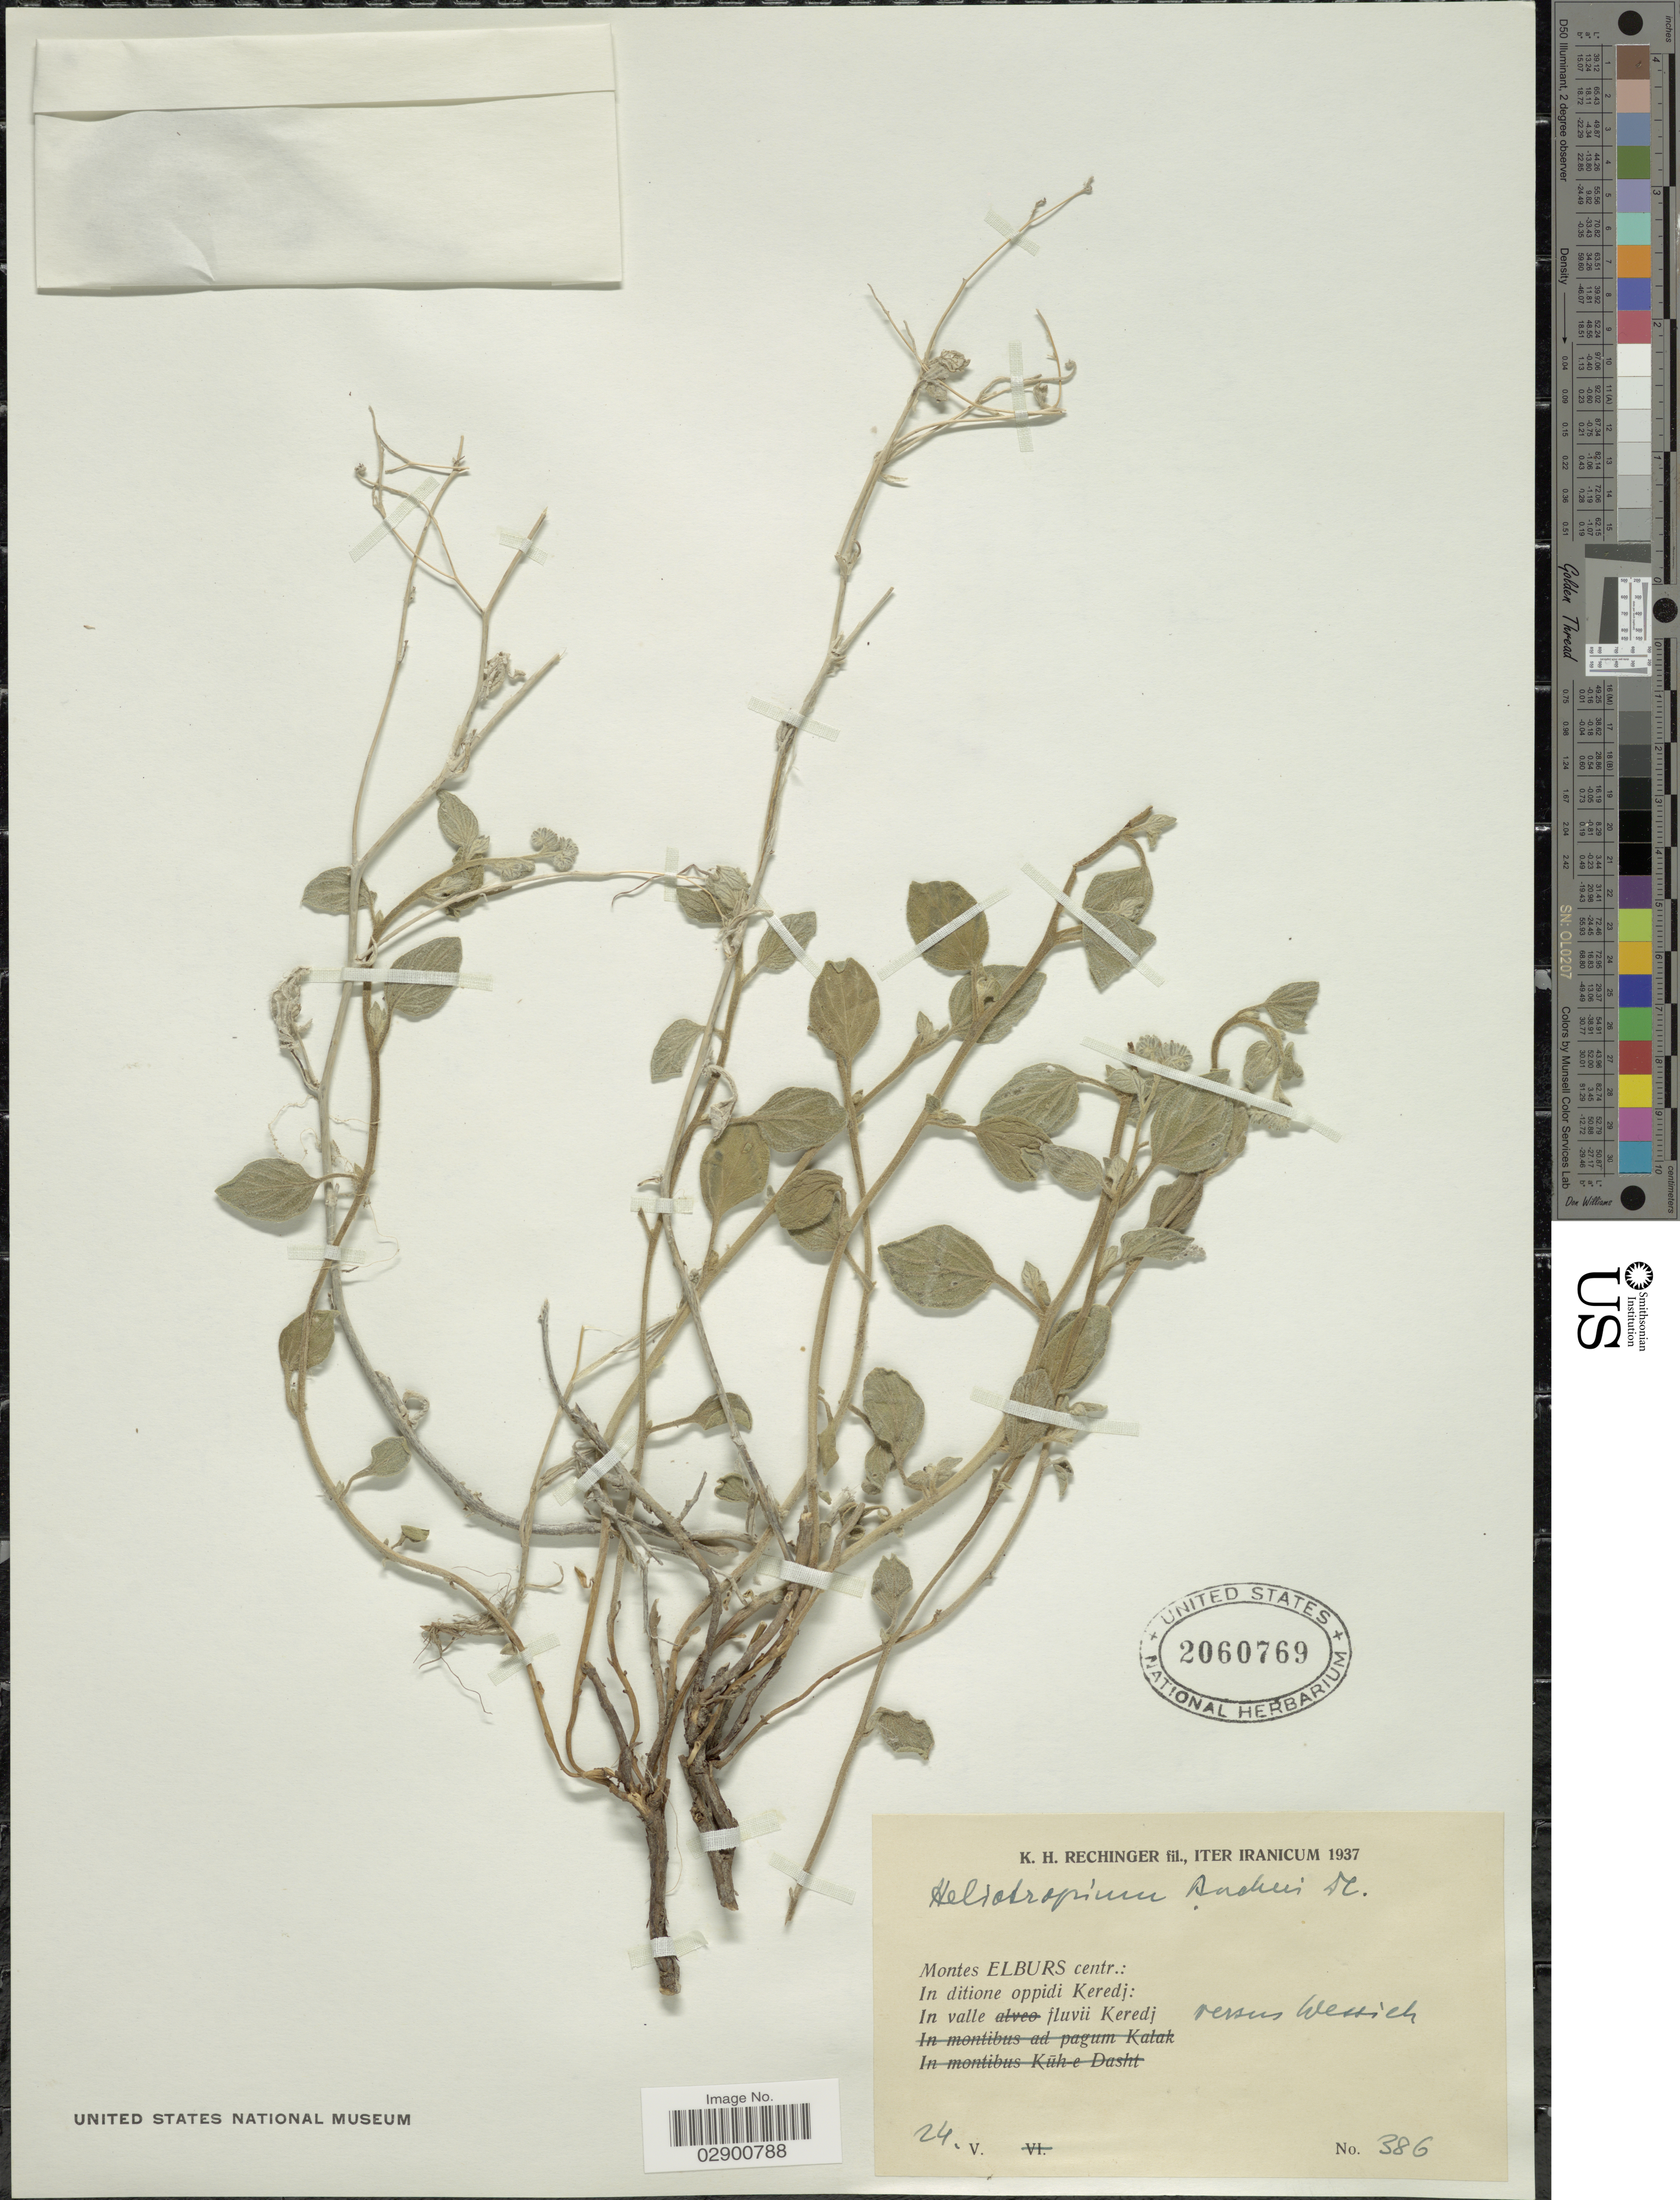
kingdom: Plantae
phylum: Tracheophyta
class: Magnoliopsida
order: Boraginales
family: Heliotropiaceae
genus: Heliotropium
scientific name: Heliotropium aucheri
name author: DC.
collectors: K. H. Rechinger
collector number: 386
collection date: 1937-05-24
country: Iran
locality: Montes Elburs centr.: In ditione oppidi Keredj: In valle fluvii Keredj.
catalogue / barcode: US 2060769